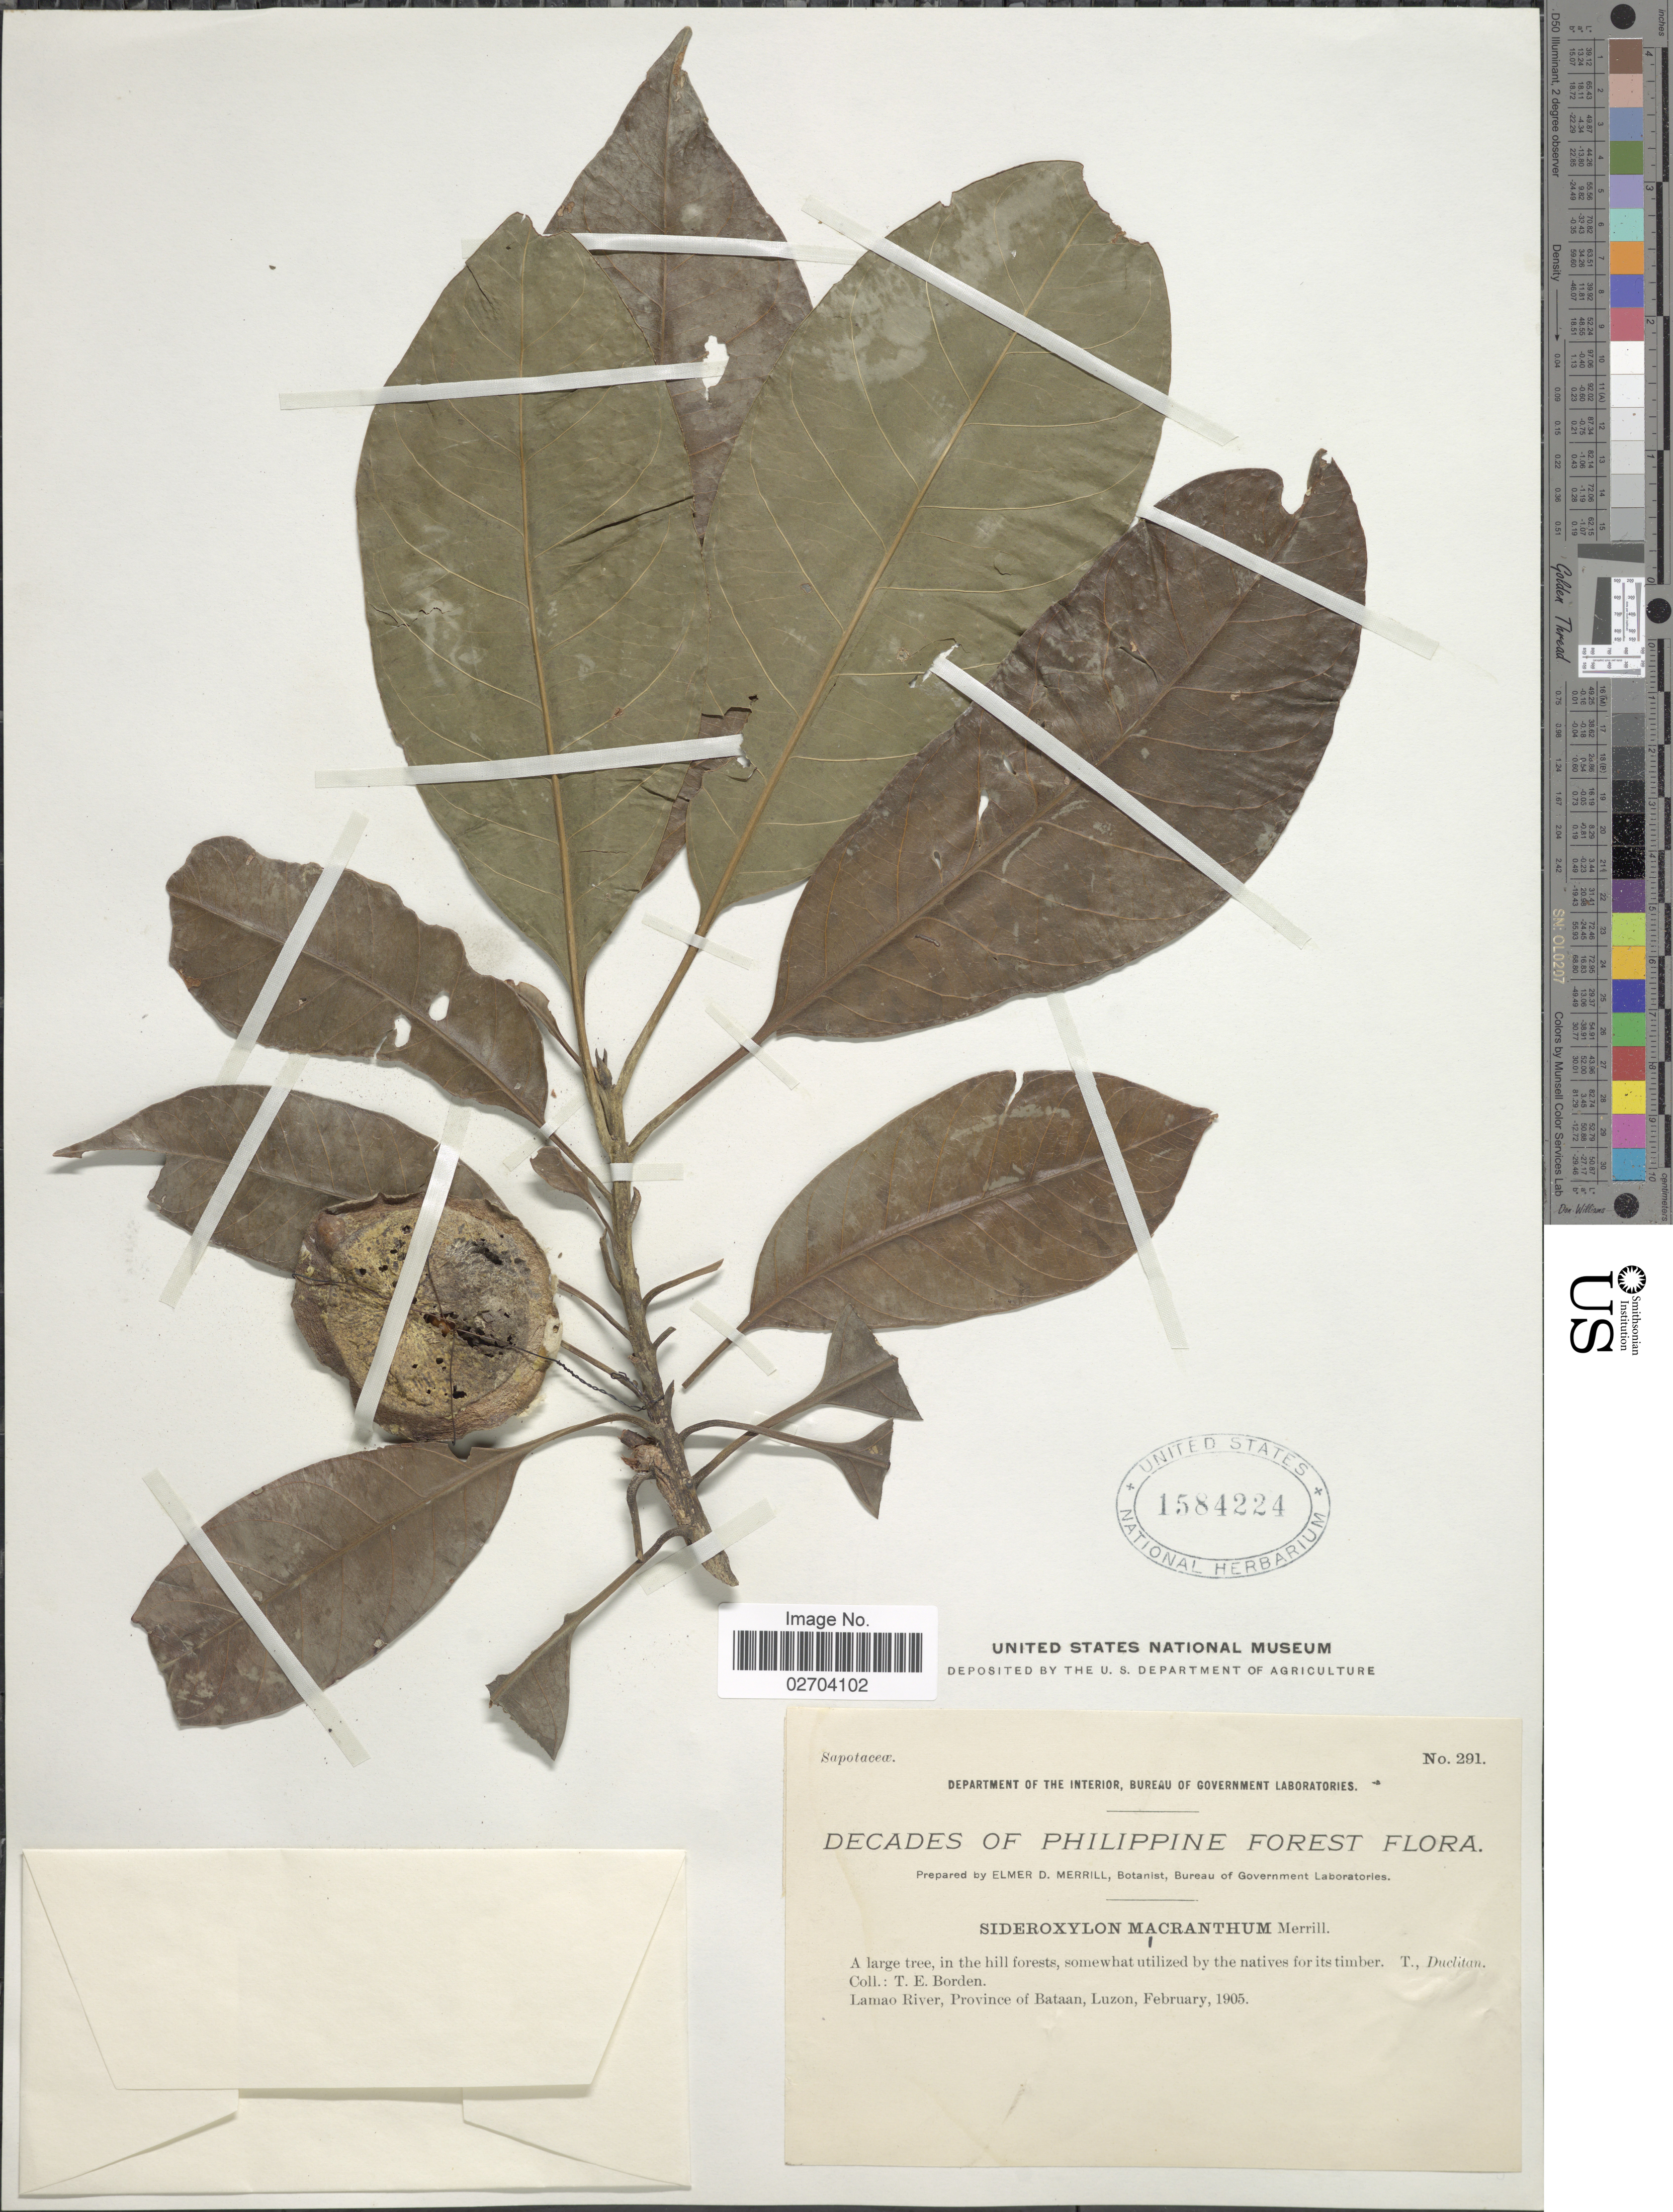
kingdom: Plantae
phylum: Tracheophyta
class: Magnoliopsida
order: Ericales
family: Sapotaceae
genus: Sideroxylon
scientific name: Sideroxylon macranthum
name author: Merr.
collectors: T. E. Borden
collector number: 291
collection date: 1905-02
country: Philippines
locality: Lamao River, Province of Bataan, Luzon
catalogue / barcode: US 1584224